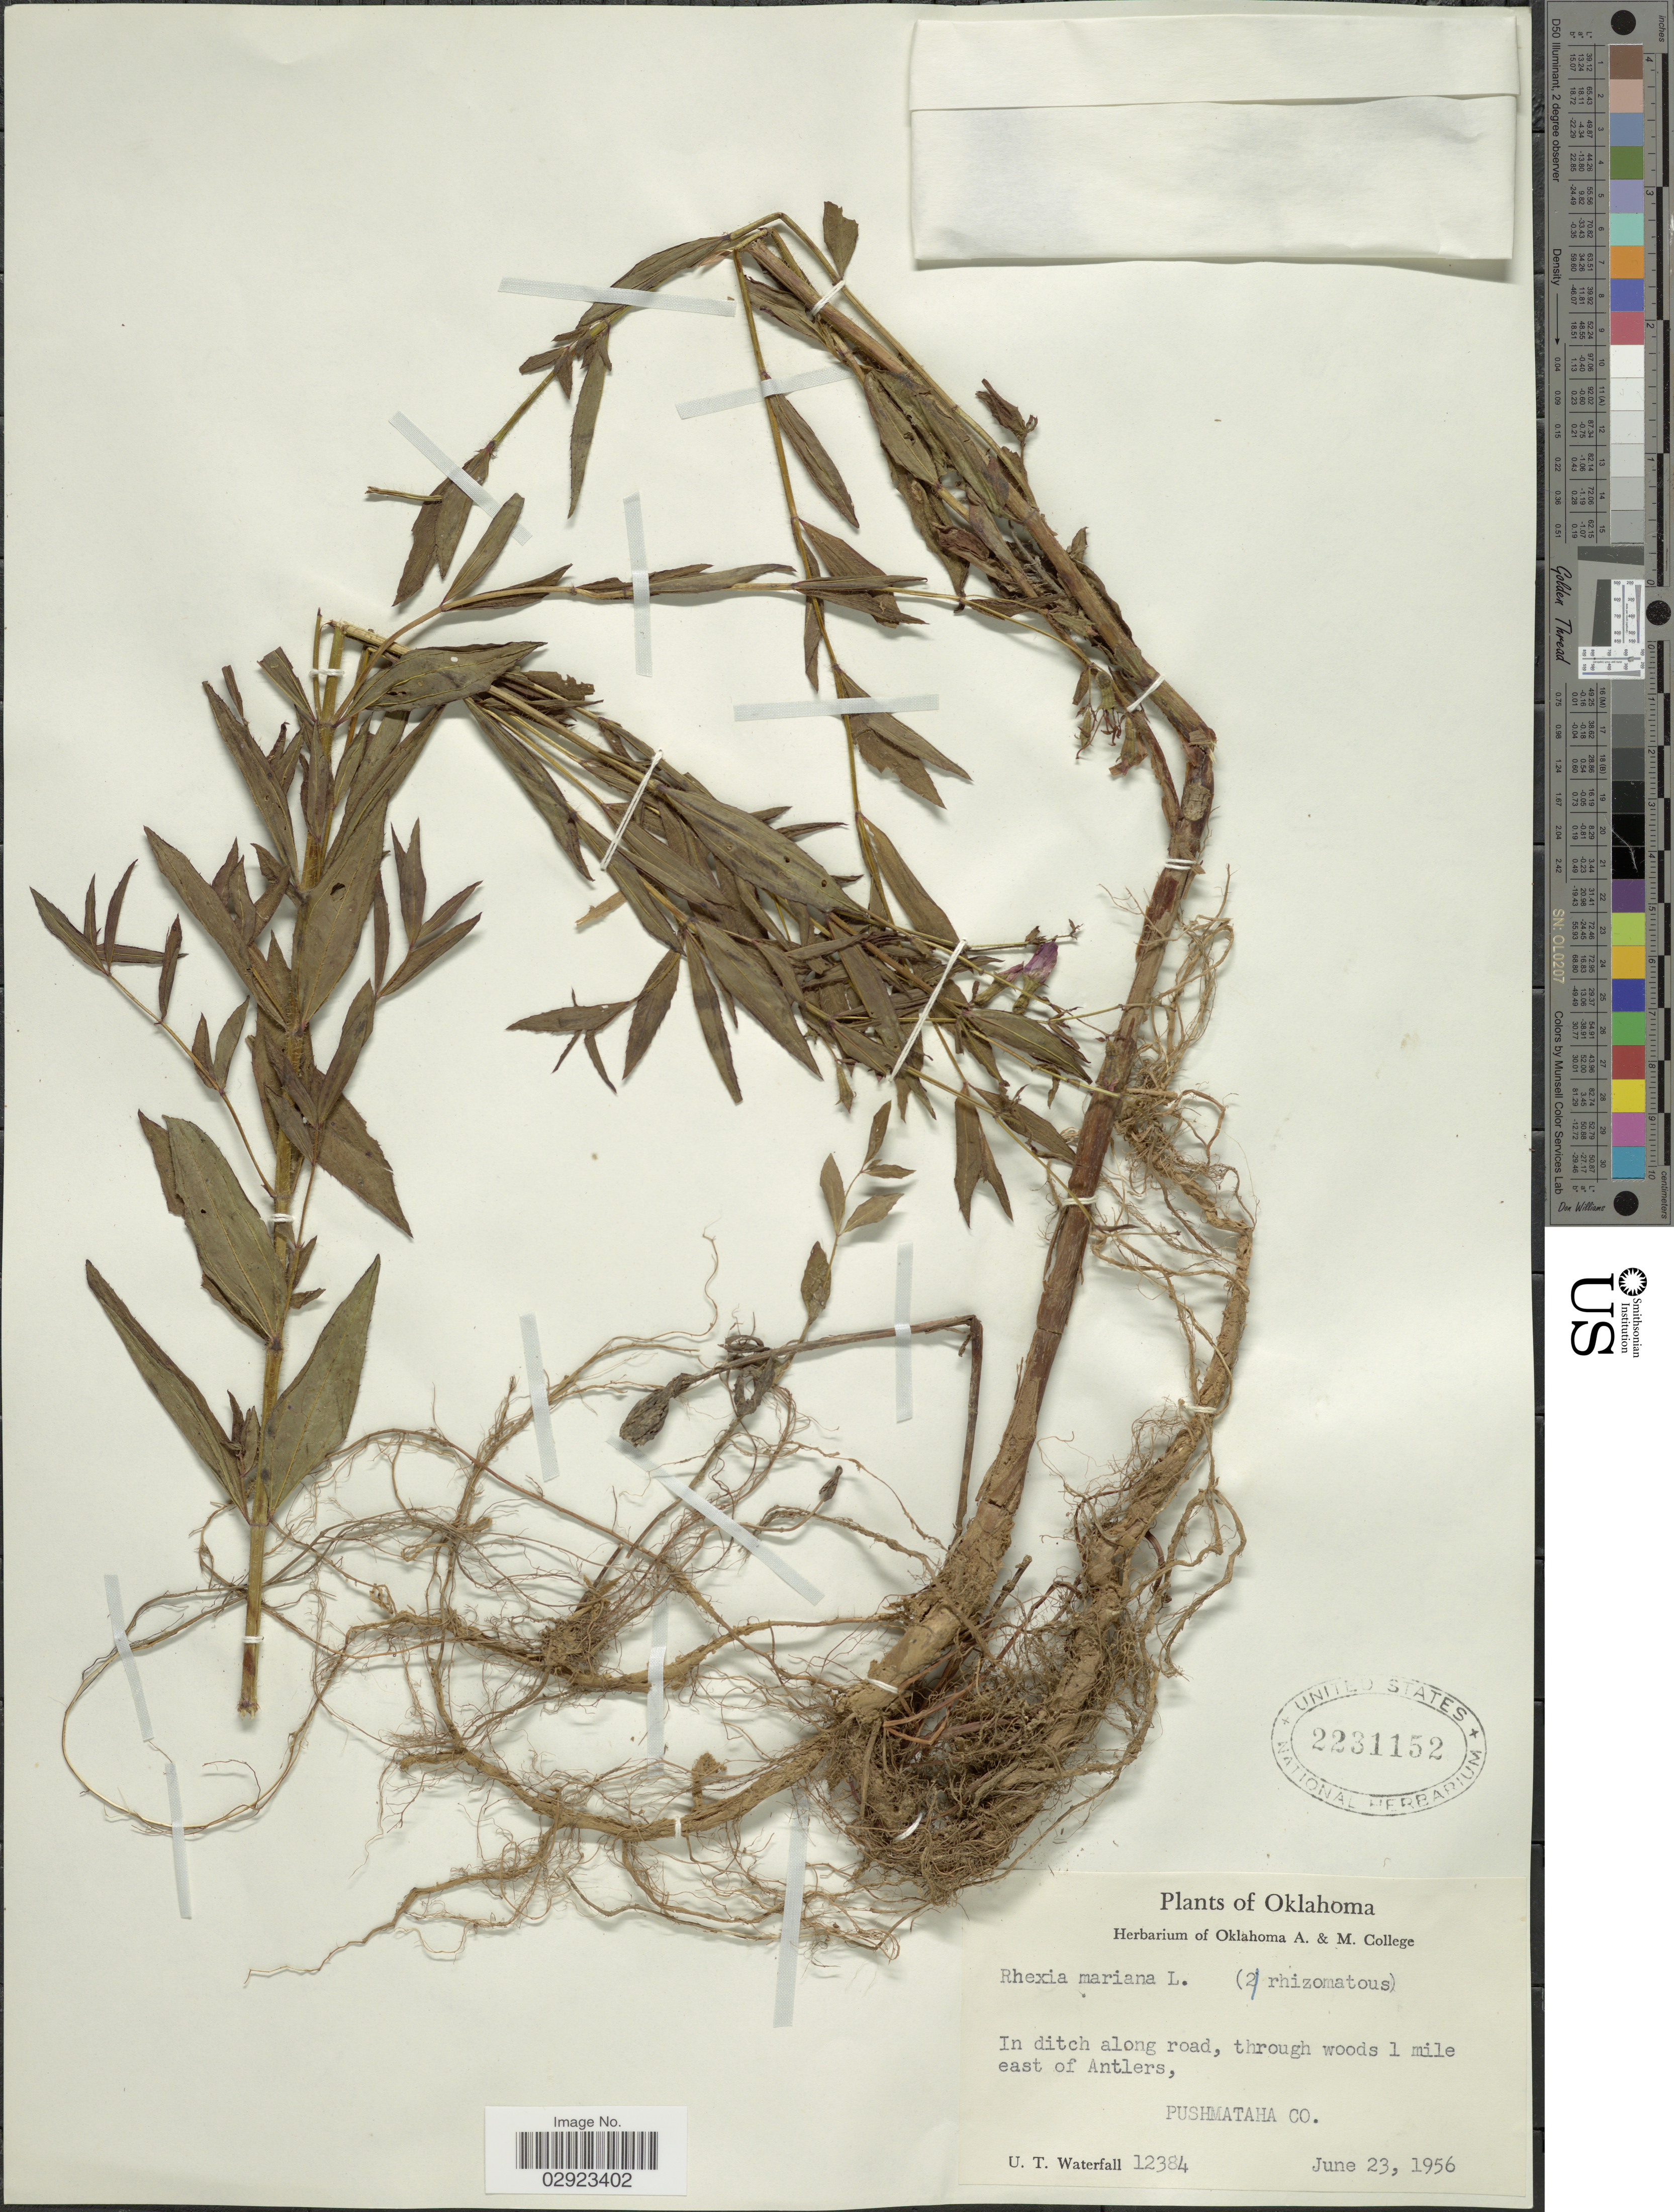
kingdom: Plantae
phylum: Tracheophyta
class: Magnoliopsida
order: Myrtales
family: Melastomataceae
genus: Rhexia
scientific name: Rhexia mariana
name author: L.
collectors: U. T. Waterfall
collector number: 12384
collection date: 1956-06-23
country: United States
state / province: Oklahoma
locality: In ditch along road, through woods 1 mile east of Antlers, Pushmataha Co.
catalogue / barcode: US 2231152